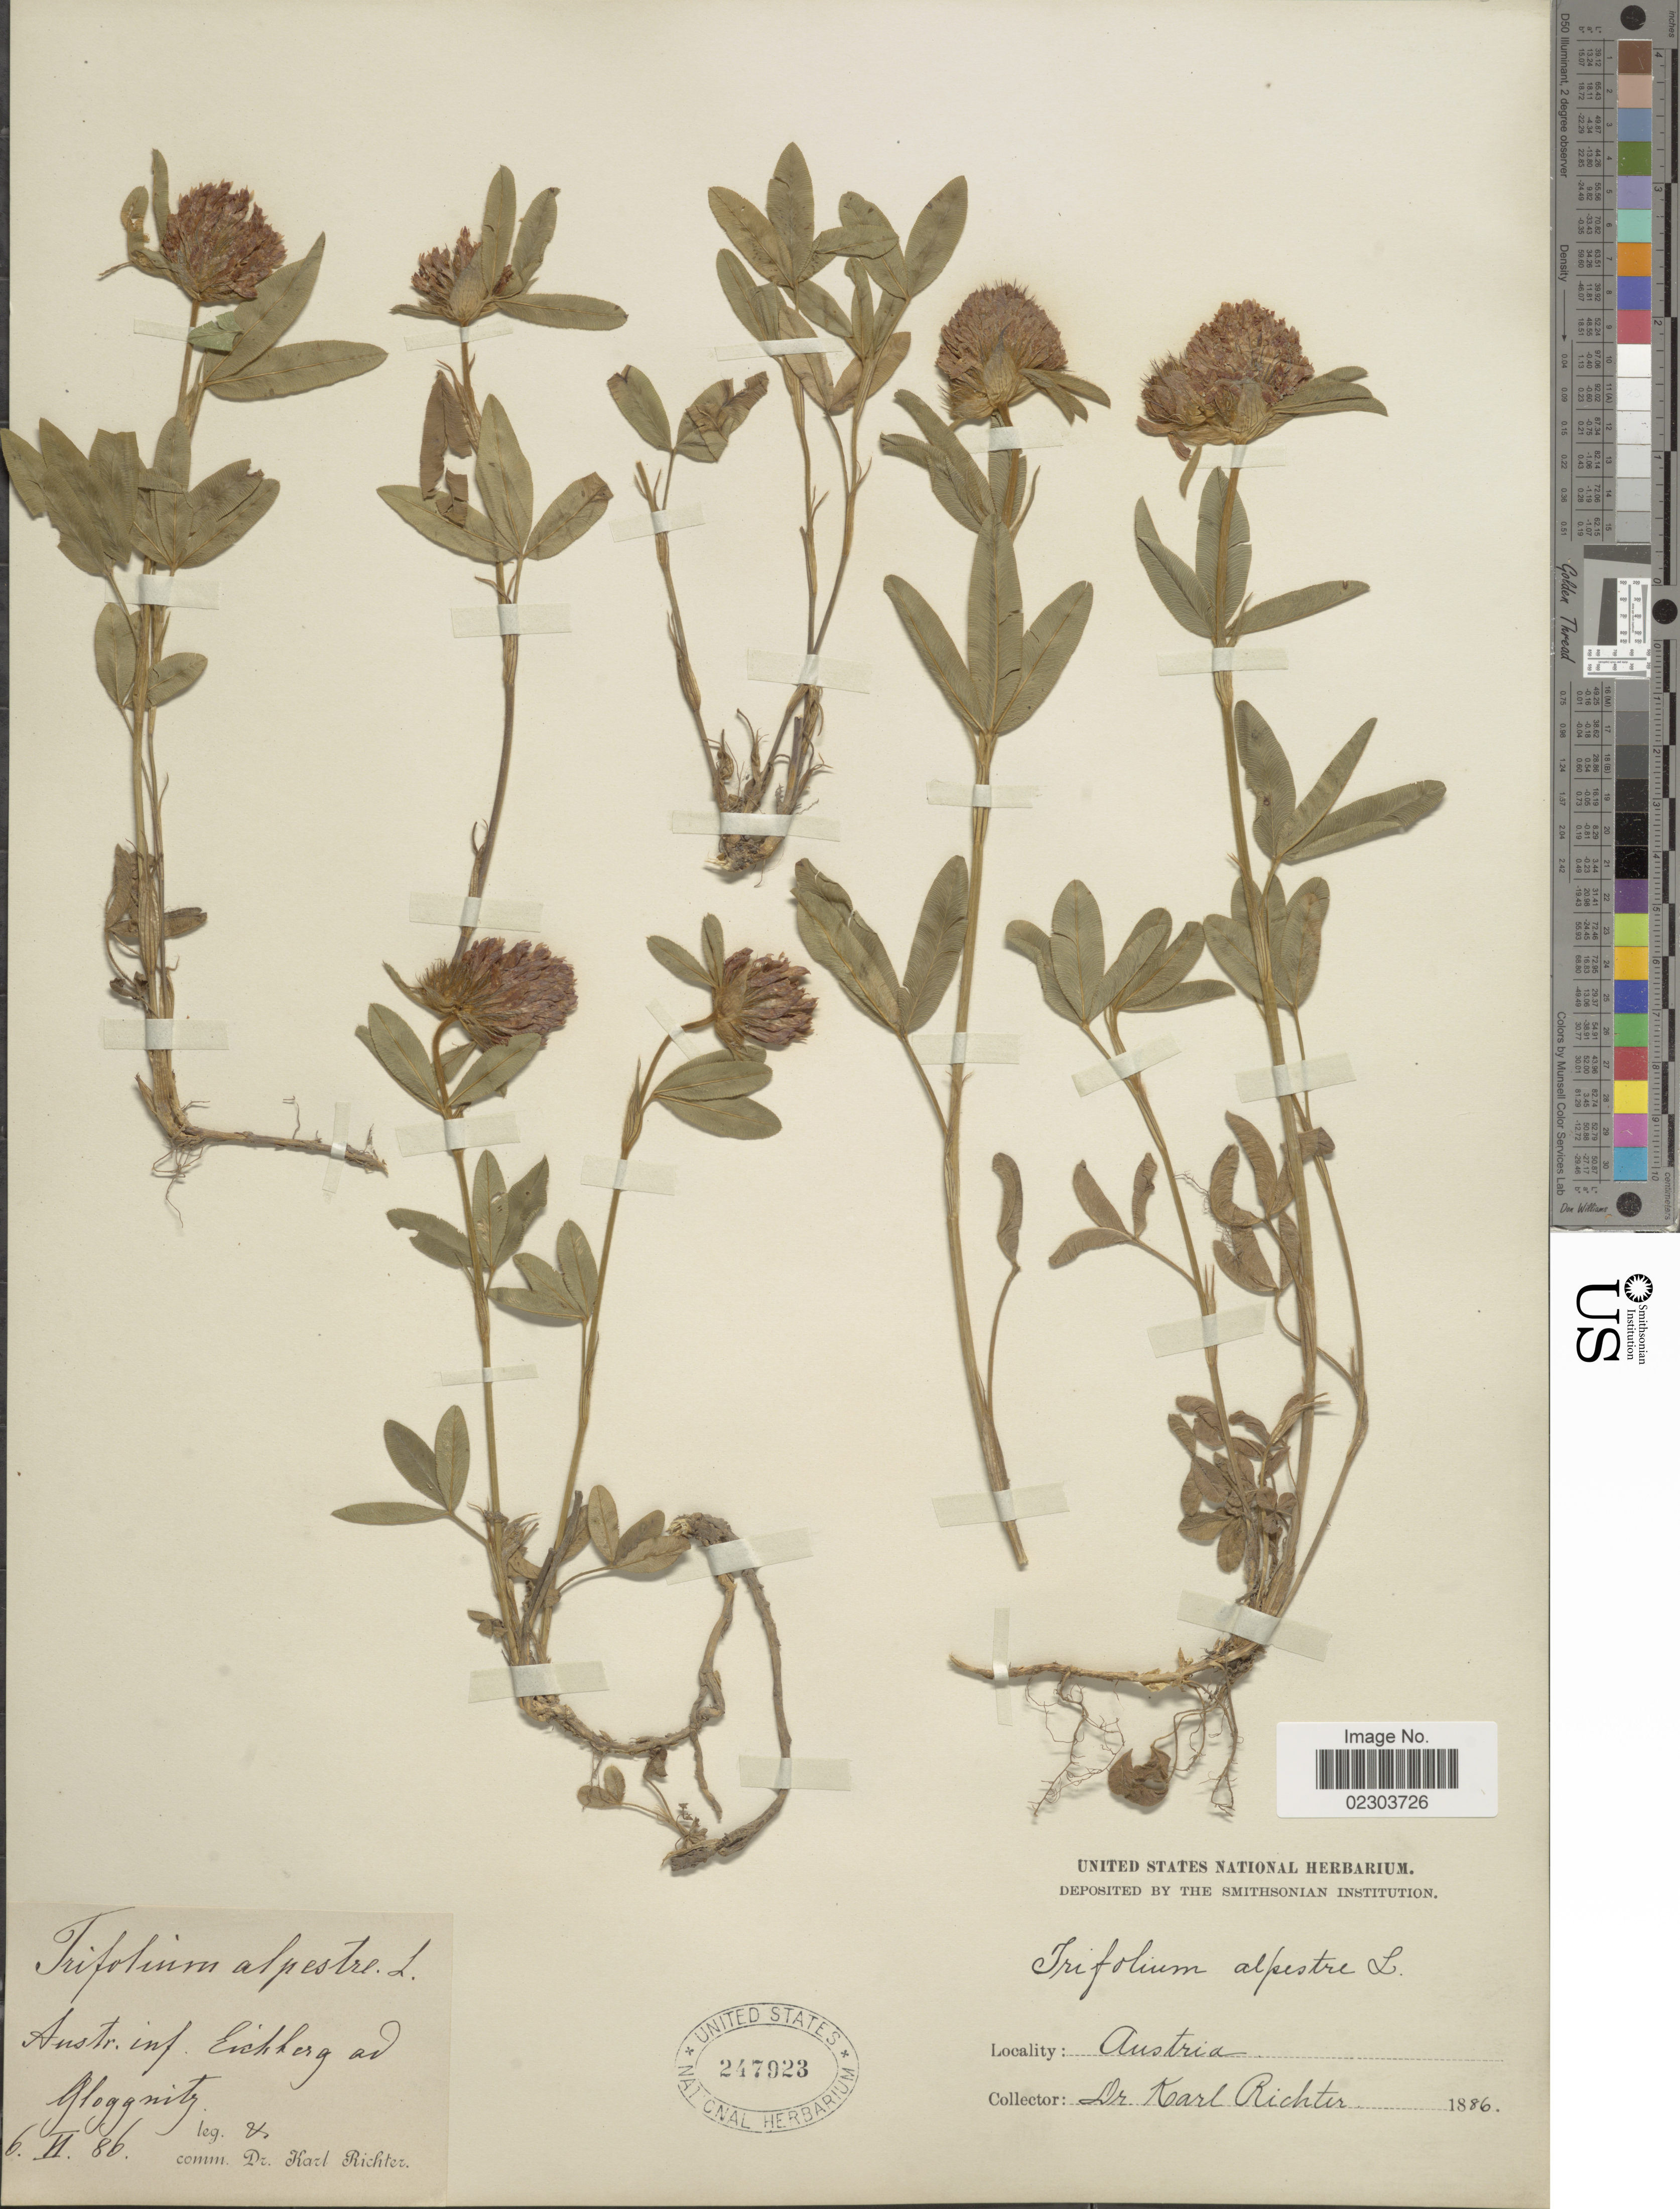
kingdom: Plantae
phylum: Tracheophyta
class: Magnoliopsida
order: Fabales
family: Fabaceae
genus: Trifolium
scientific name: Trifolium alpestre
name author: L.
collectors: K. Richter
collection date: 1886-02-06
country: Austria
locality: Inf Enichkerg ad Gloggnitg [interpreted]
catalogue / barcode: US 247923